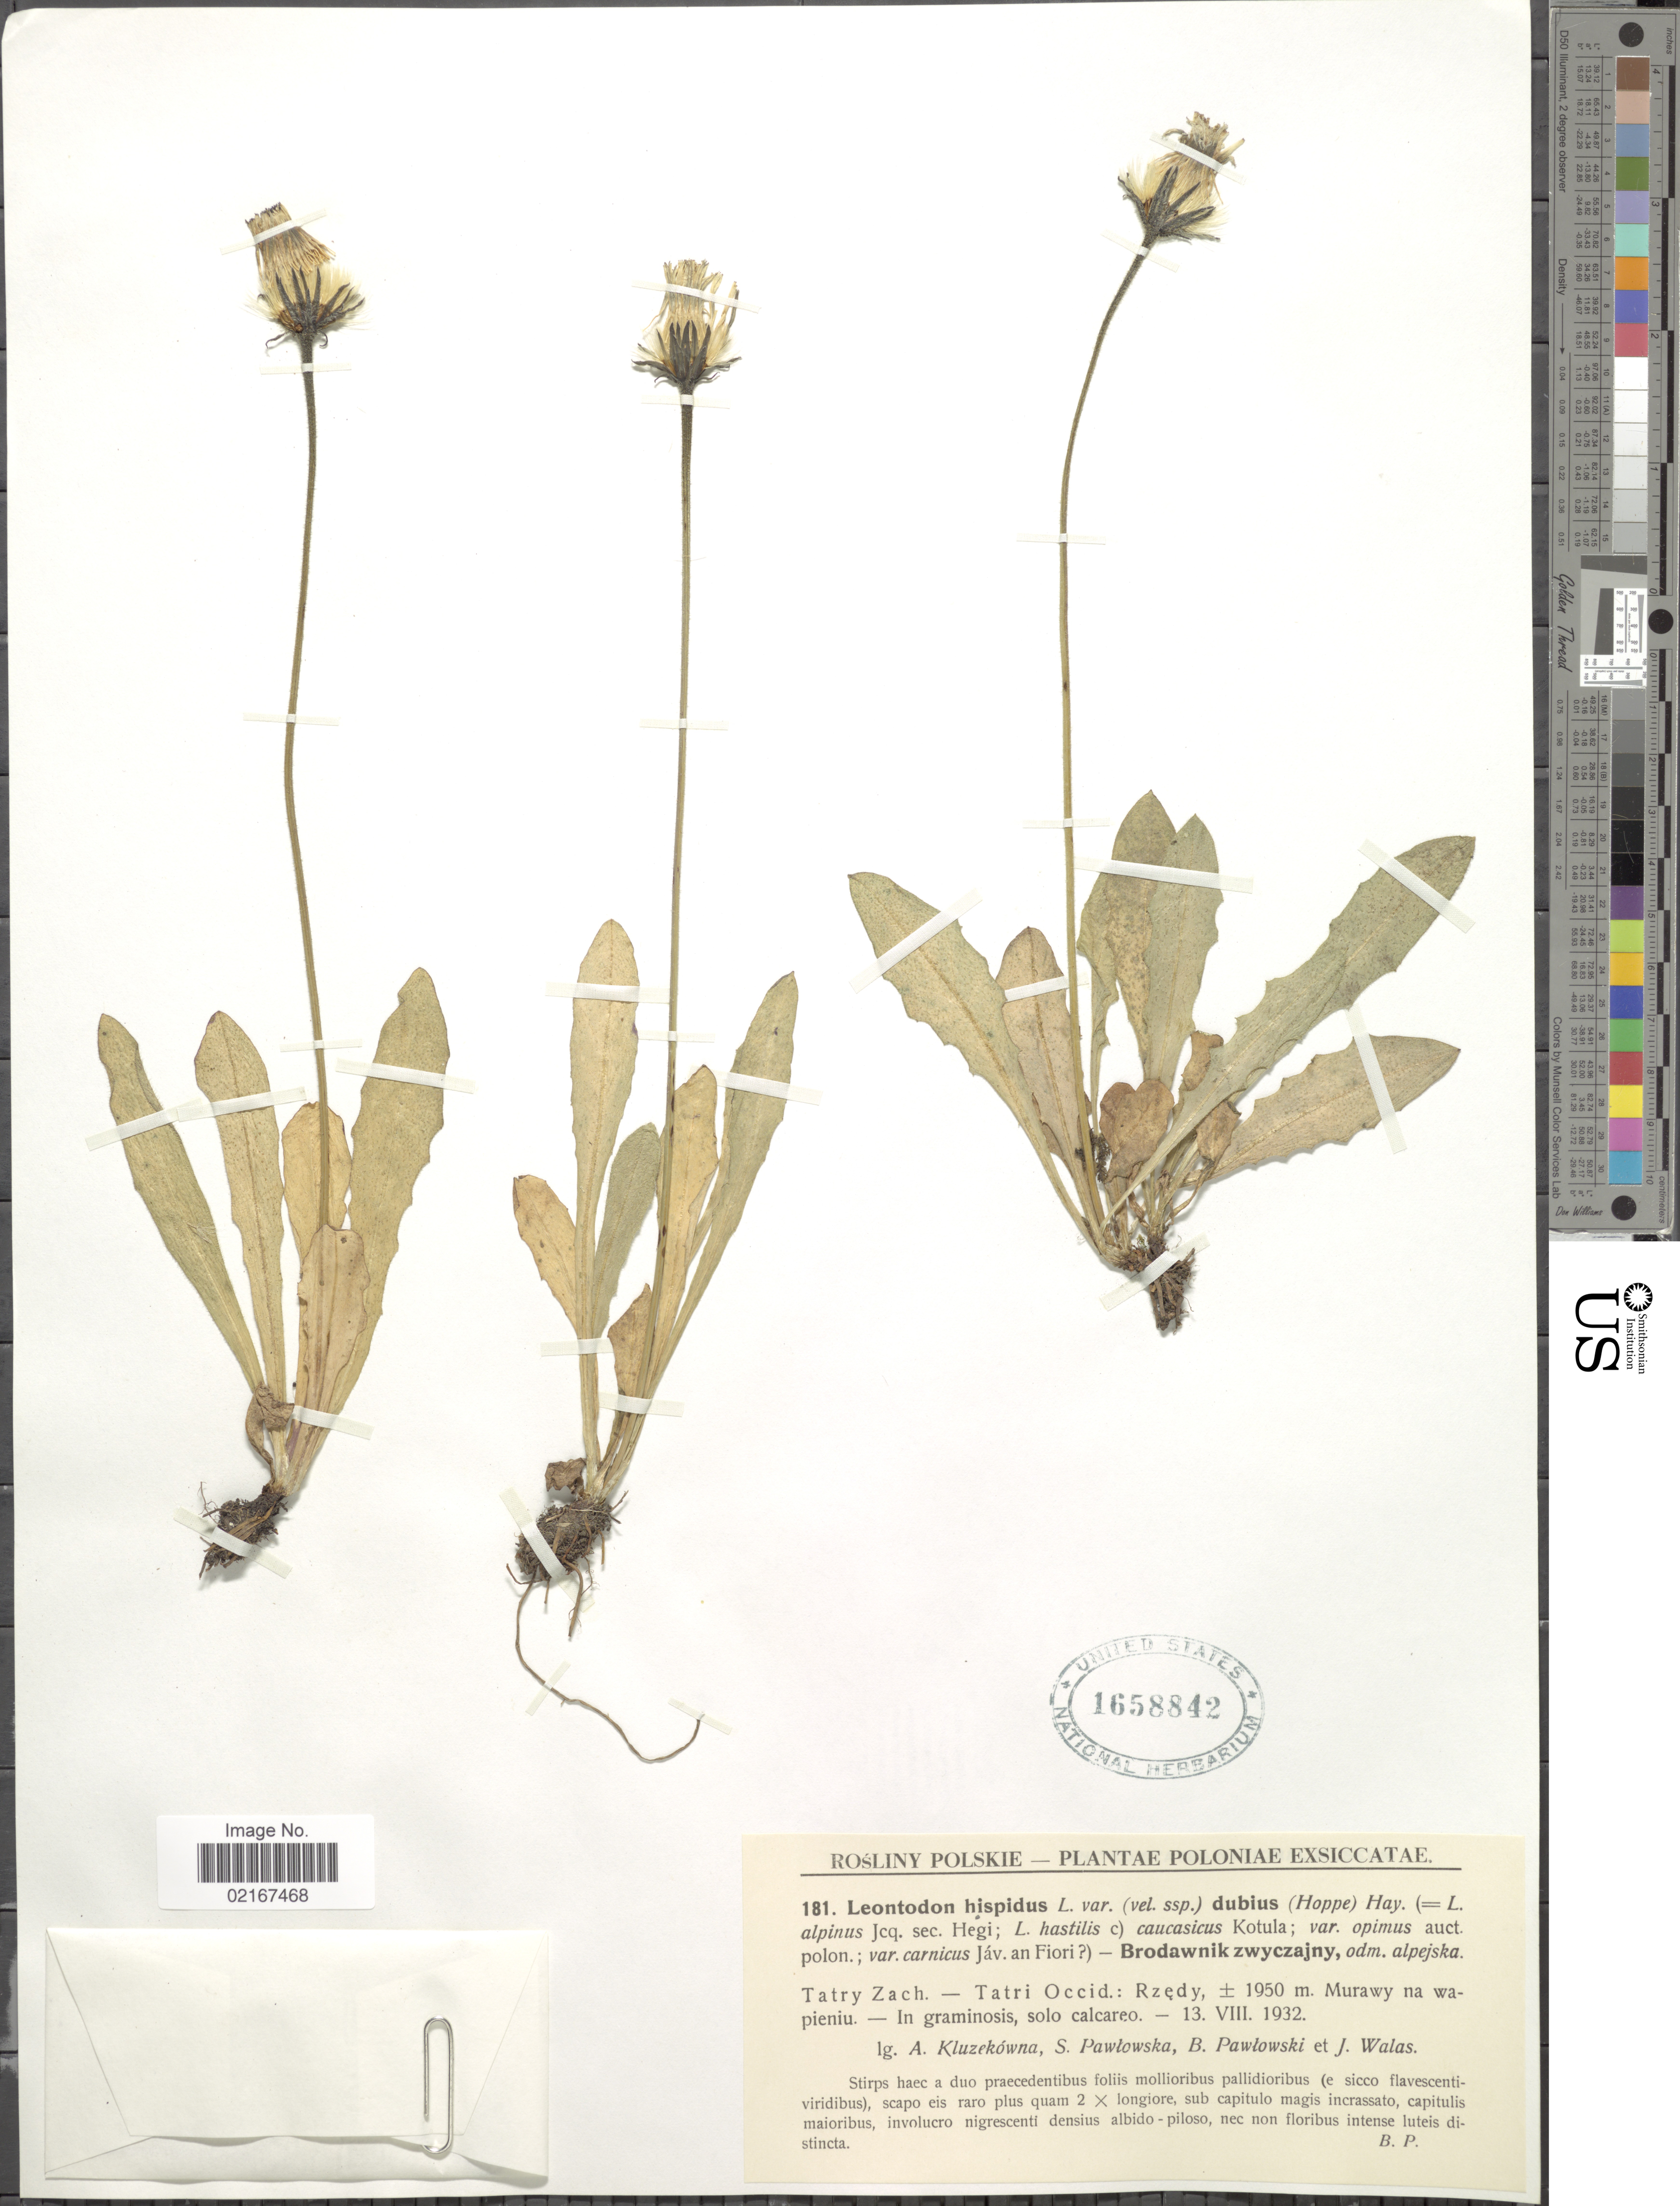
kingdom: Plantae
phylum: Tracheophyta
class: Magnoliopsida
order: Asterales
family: Asteraceae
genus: Leontodon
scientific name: Leontodon hispidus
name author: L.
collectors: A. Kluzekówna, S. Pawlowska, B. Pawlowski & J. Walas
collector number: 181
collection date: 1932-08-13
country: Poland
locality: Ploniae, Tatry Zach, Tatri Occid., Rzedy, Murawy na wapieniu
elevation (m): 1950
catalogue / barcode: US 1658842